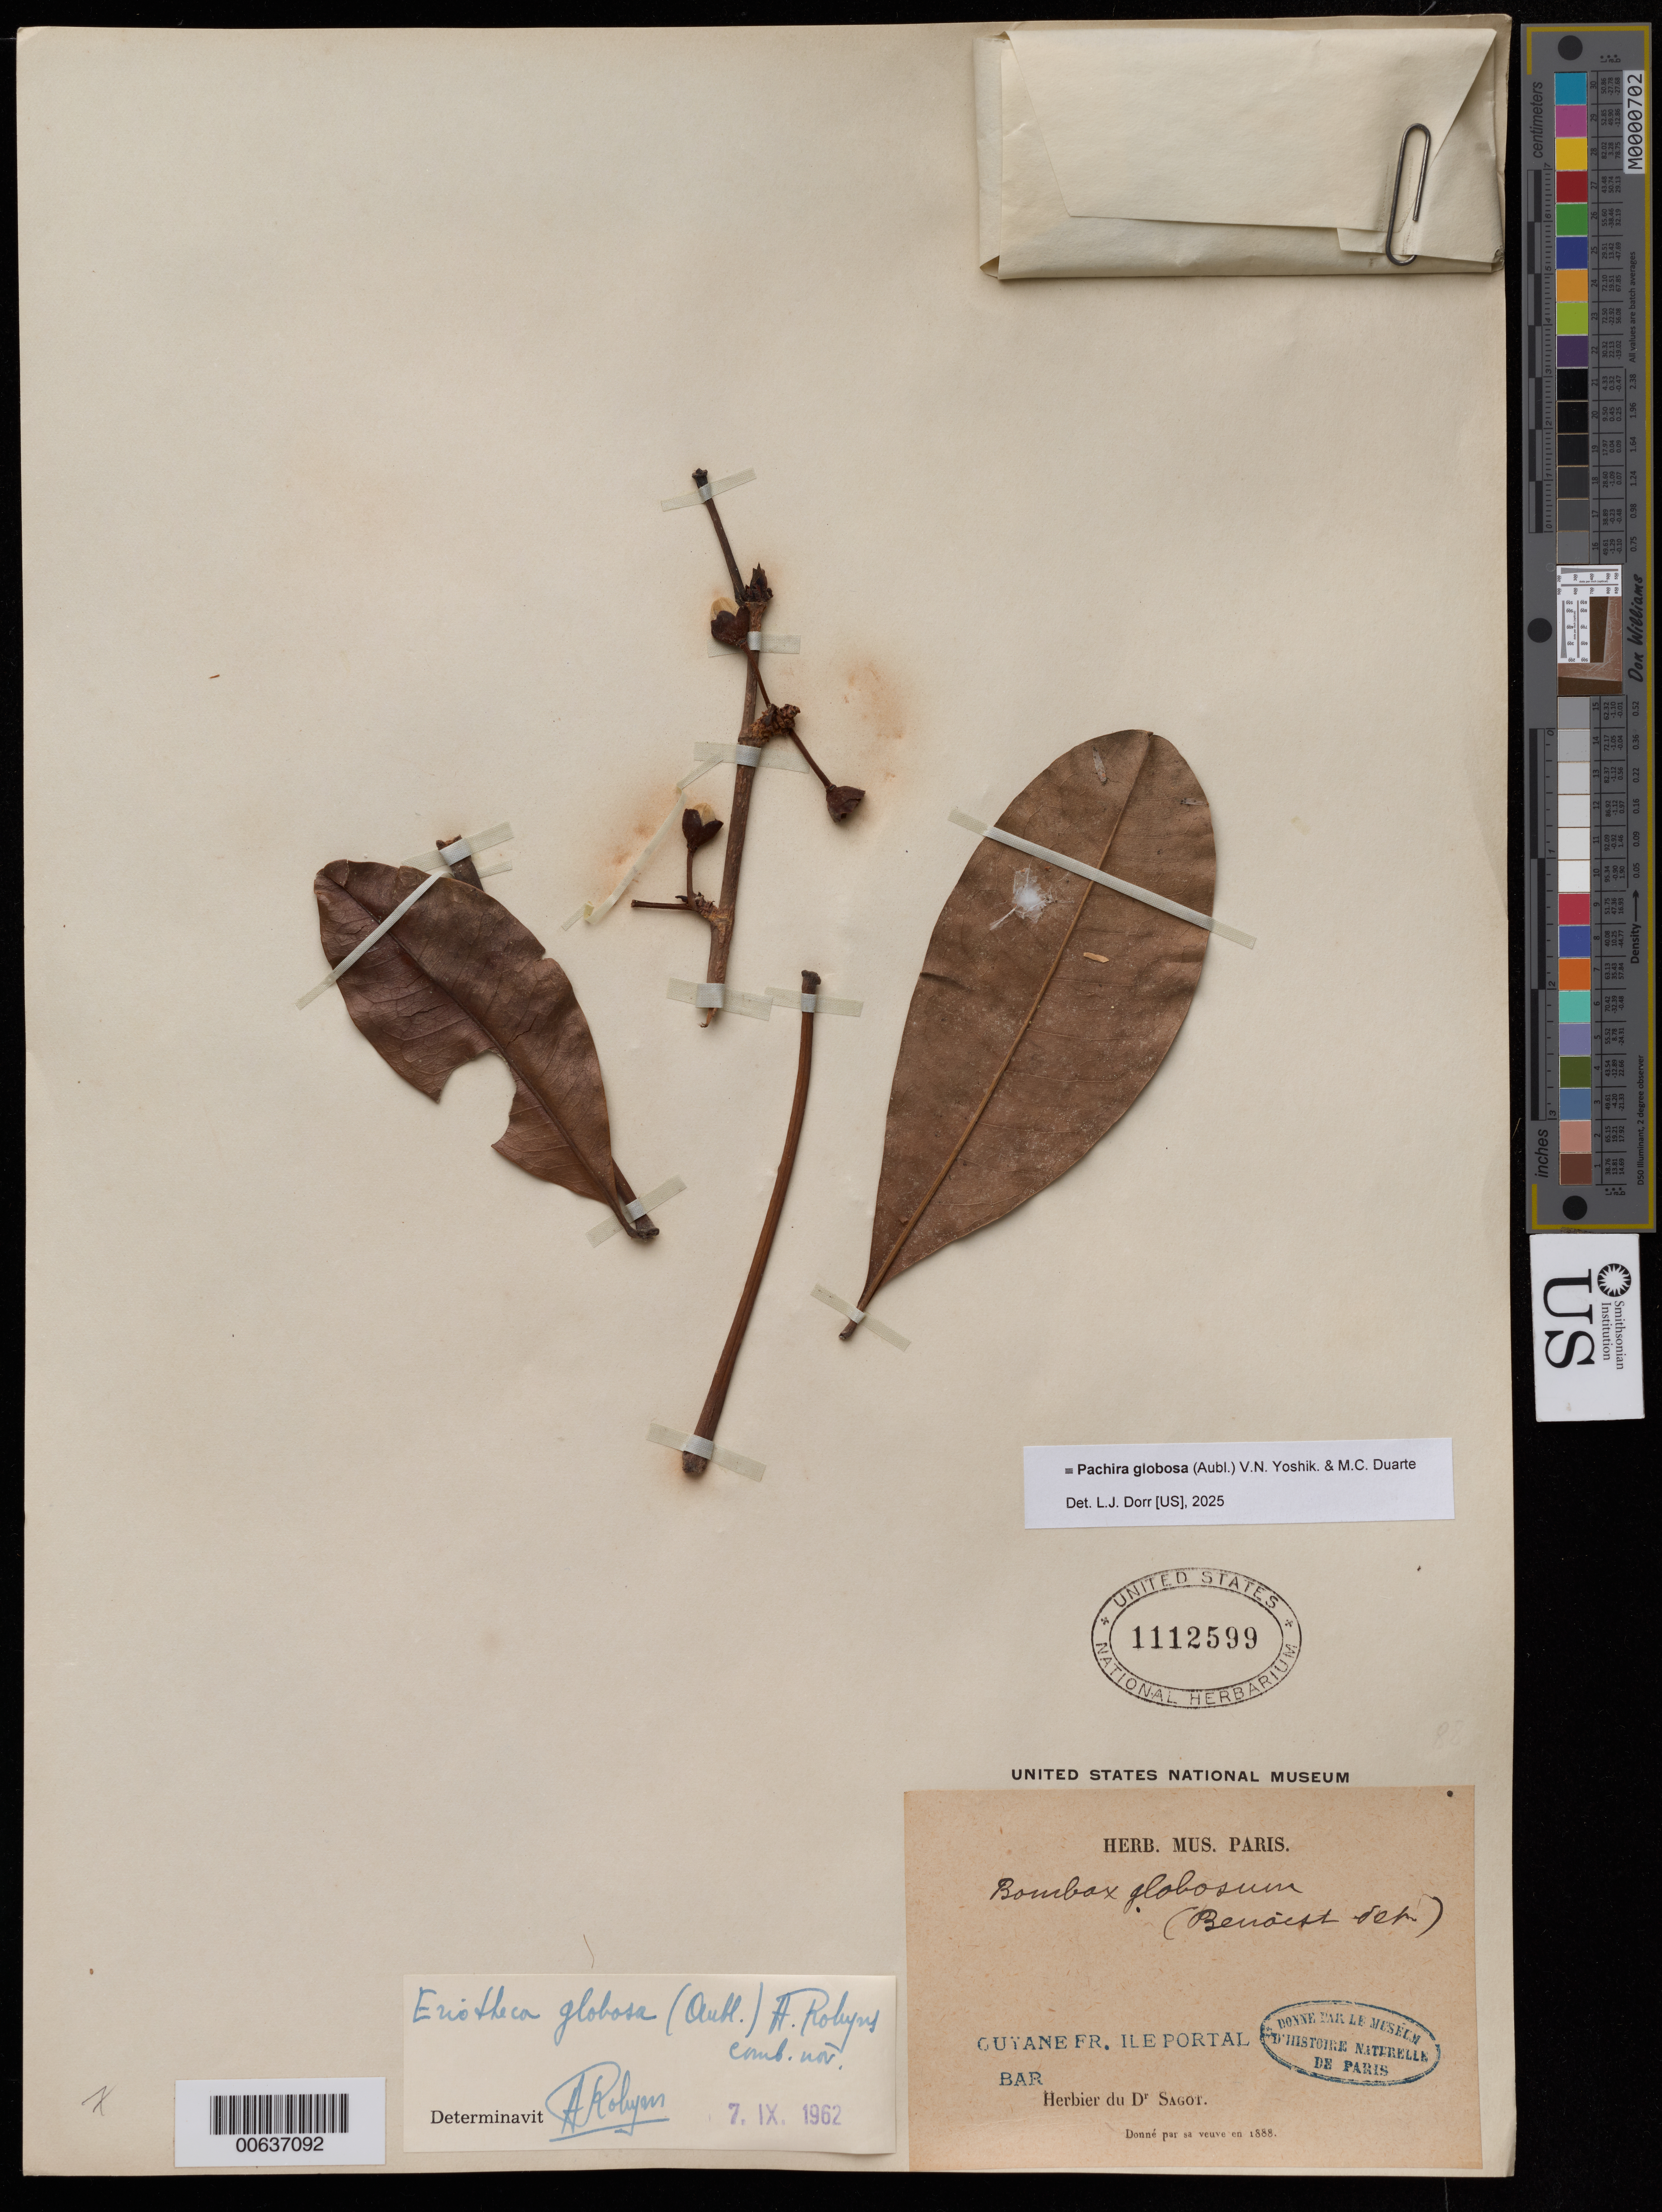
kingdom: Plantae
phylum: Tracheophyta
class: Magnoliopsida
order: Malvales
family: Malvaceae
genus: Pachira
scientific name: Pachira globosa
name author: (Aubl.) V.N. Yoshik. & M.C. Duarte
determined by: Dorr, Laurence J., Curator (BOT), Smithsonian Institution - National Museum of Natural History (UNITED STATES)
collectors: P. A. Sagot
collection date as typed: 1888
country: French Guiana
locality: Ile Portal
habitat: Ile Portal, Bar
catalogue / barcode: US 1112599